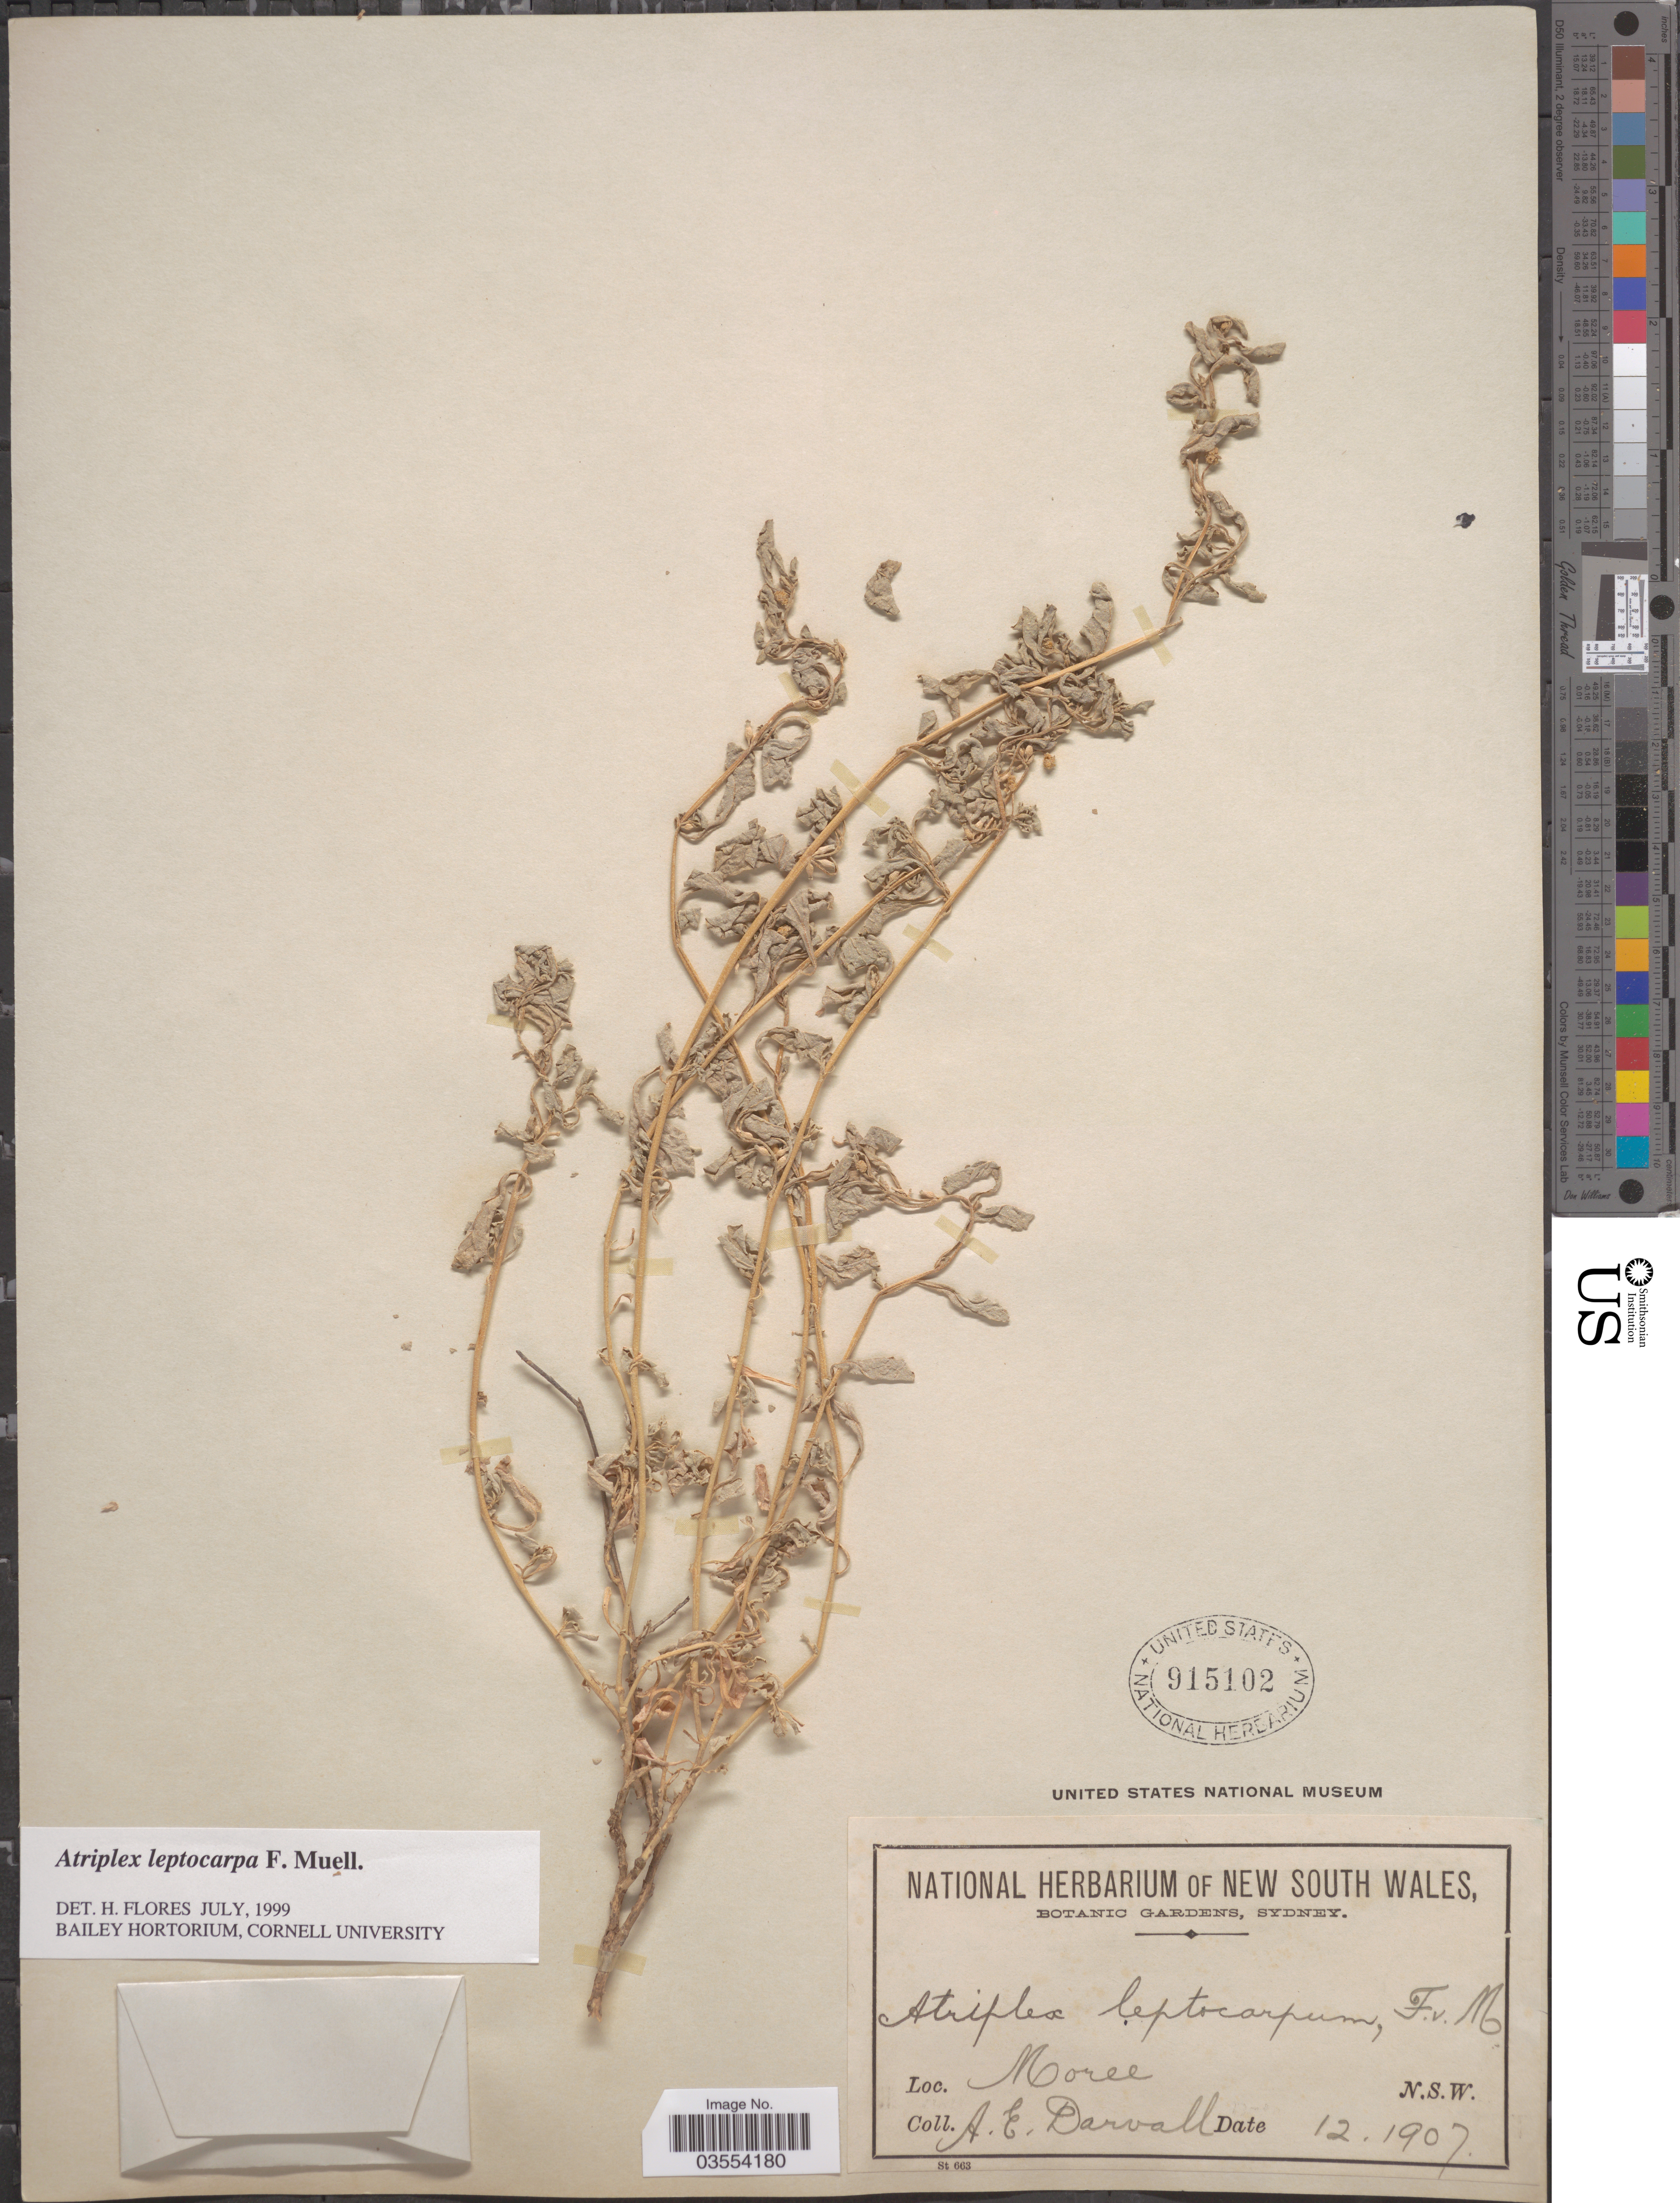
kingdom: Plantae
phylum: Tracheophyta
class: Magnoliopsida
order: Caryophyllales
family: Amaranthaceae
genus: Atriplex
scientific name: Atriplex leptocarpa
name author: F. Muell.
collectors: A. Darvall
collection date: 1907-12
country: Australia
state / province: New South Wales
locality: Moree.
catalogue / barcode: US 915102